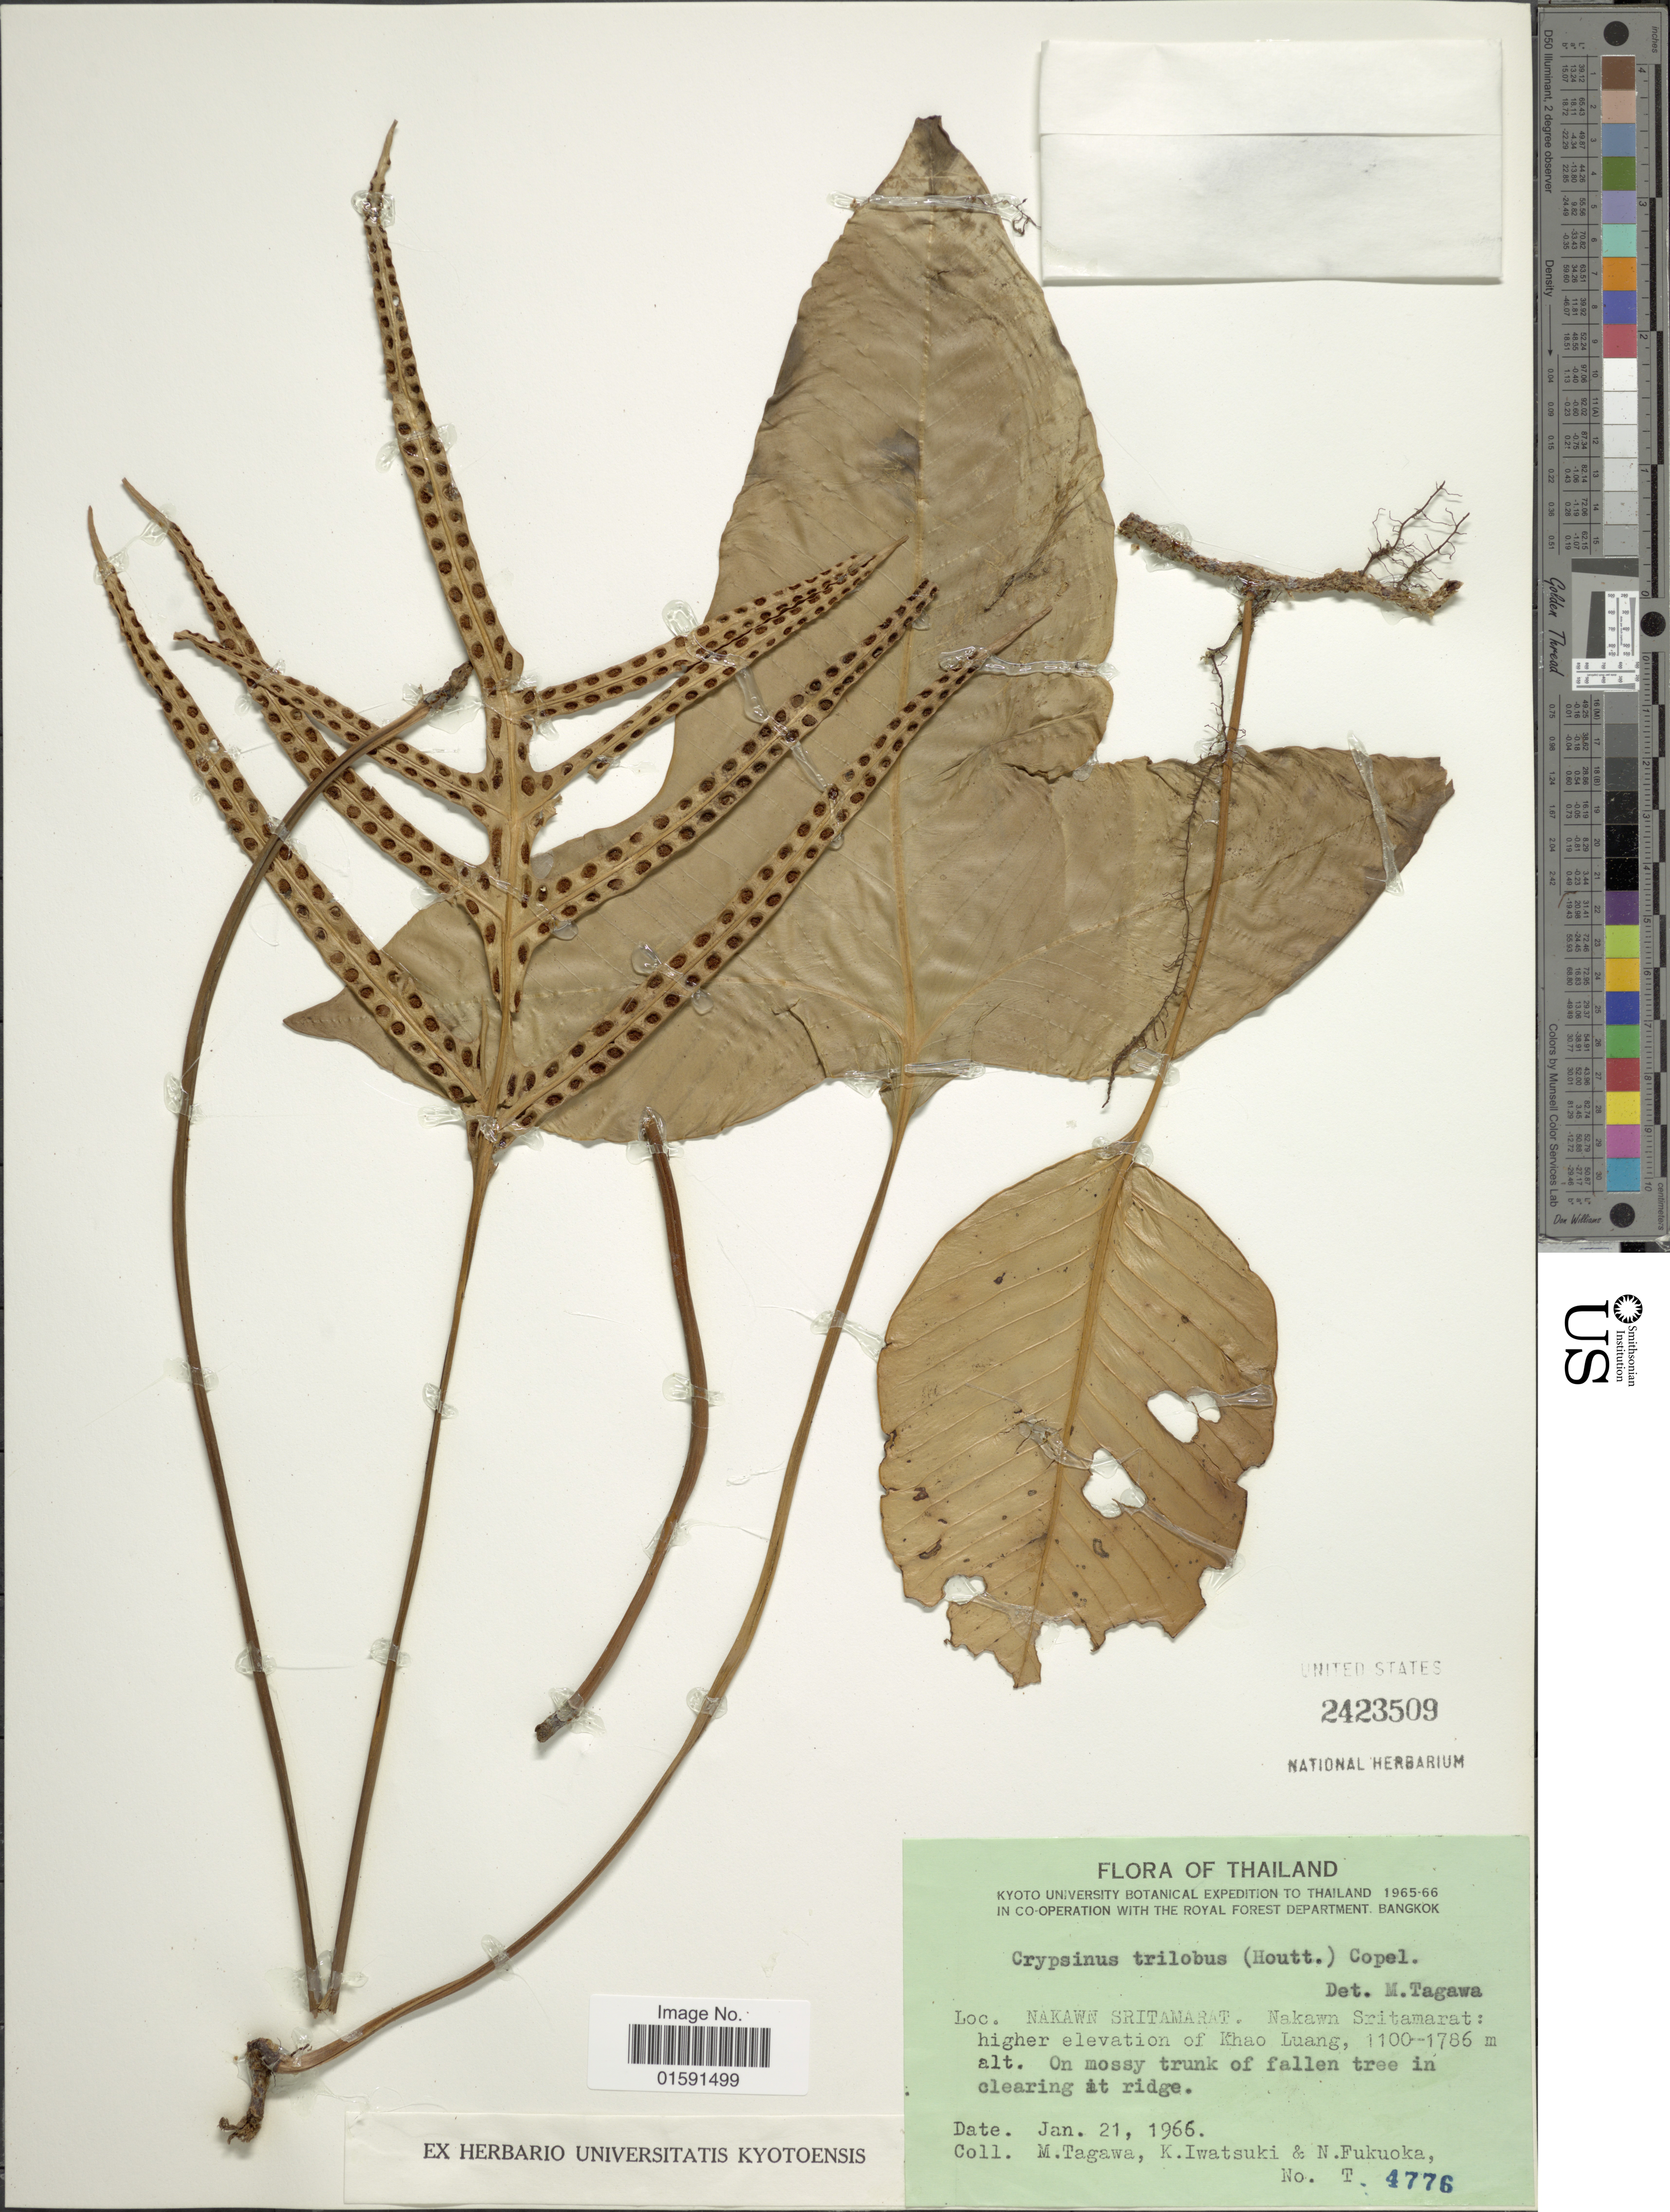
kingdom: Plantae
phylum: Tracheophyta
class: Polypodiopsida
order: Polypodiales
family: Polypodiaceae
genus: Selliguea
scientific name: Selliguea triloba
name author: (Houtt.) M.G. Price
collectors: M. Tagawa, K. Iwatsuki & N. Fukuoka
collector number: T 4776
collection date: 1966-01-21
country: Thailand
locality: Nakawn Sritamarat: higher elevation of Khao Luang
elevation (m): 1100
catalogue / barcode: US 2423509